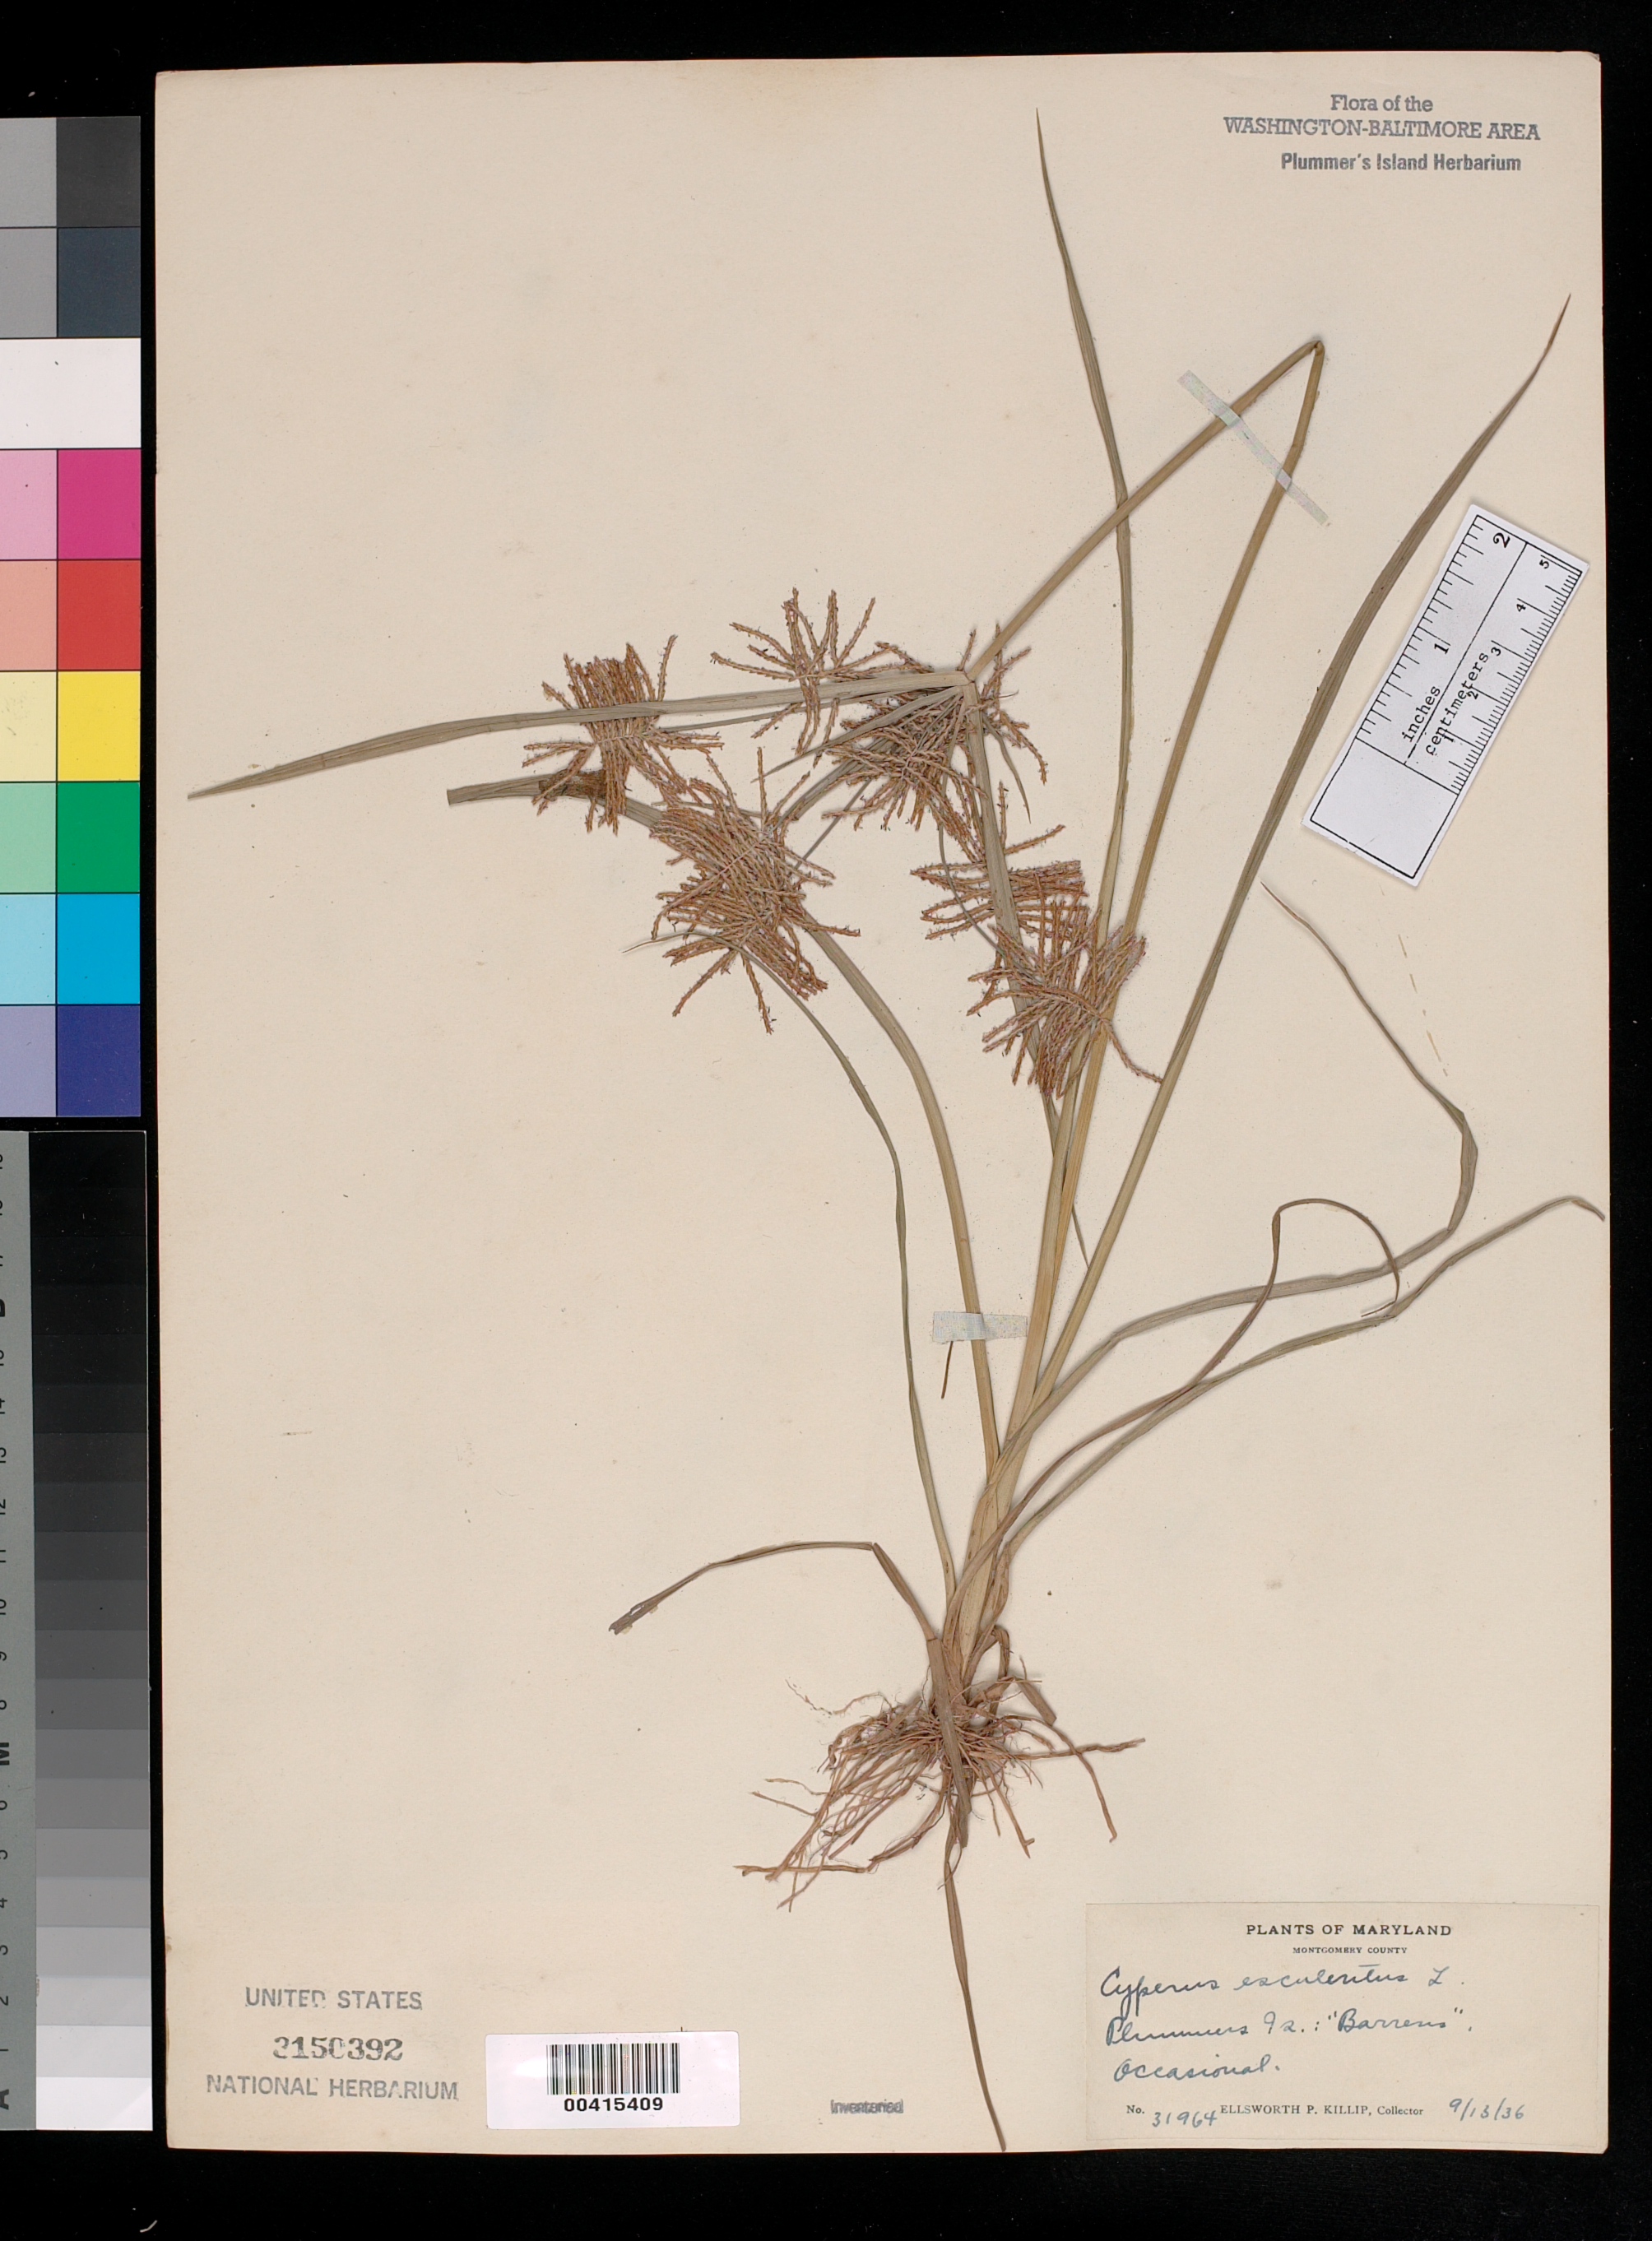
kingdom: Plantae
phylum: Tracheophyta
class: Liliopsida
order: Poales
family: Cyperaceae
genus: Cyperus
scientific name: Cyperus esculentus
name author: L.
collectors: E. P. Killip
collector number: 31964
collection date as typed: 13 Sep 1936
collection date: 1936-09-13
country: United States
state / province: Maryland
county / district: Montgomery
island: Plummers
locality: Plummer's Island; "barrens" C. & O. Canal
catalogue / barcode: US 3150392